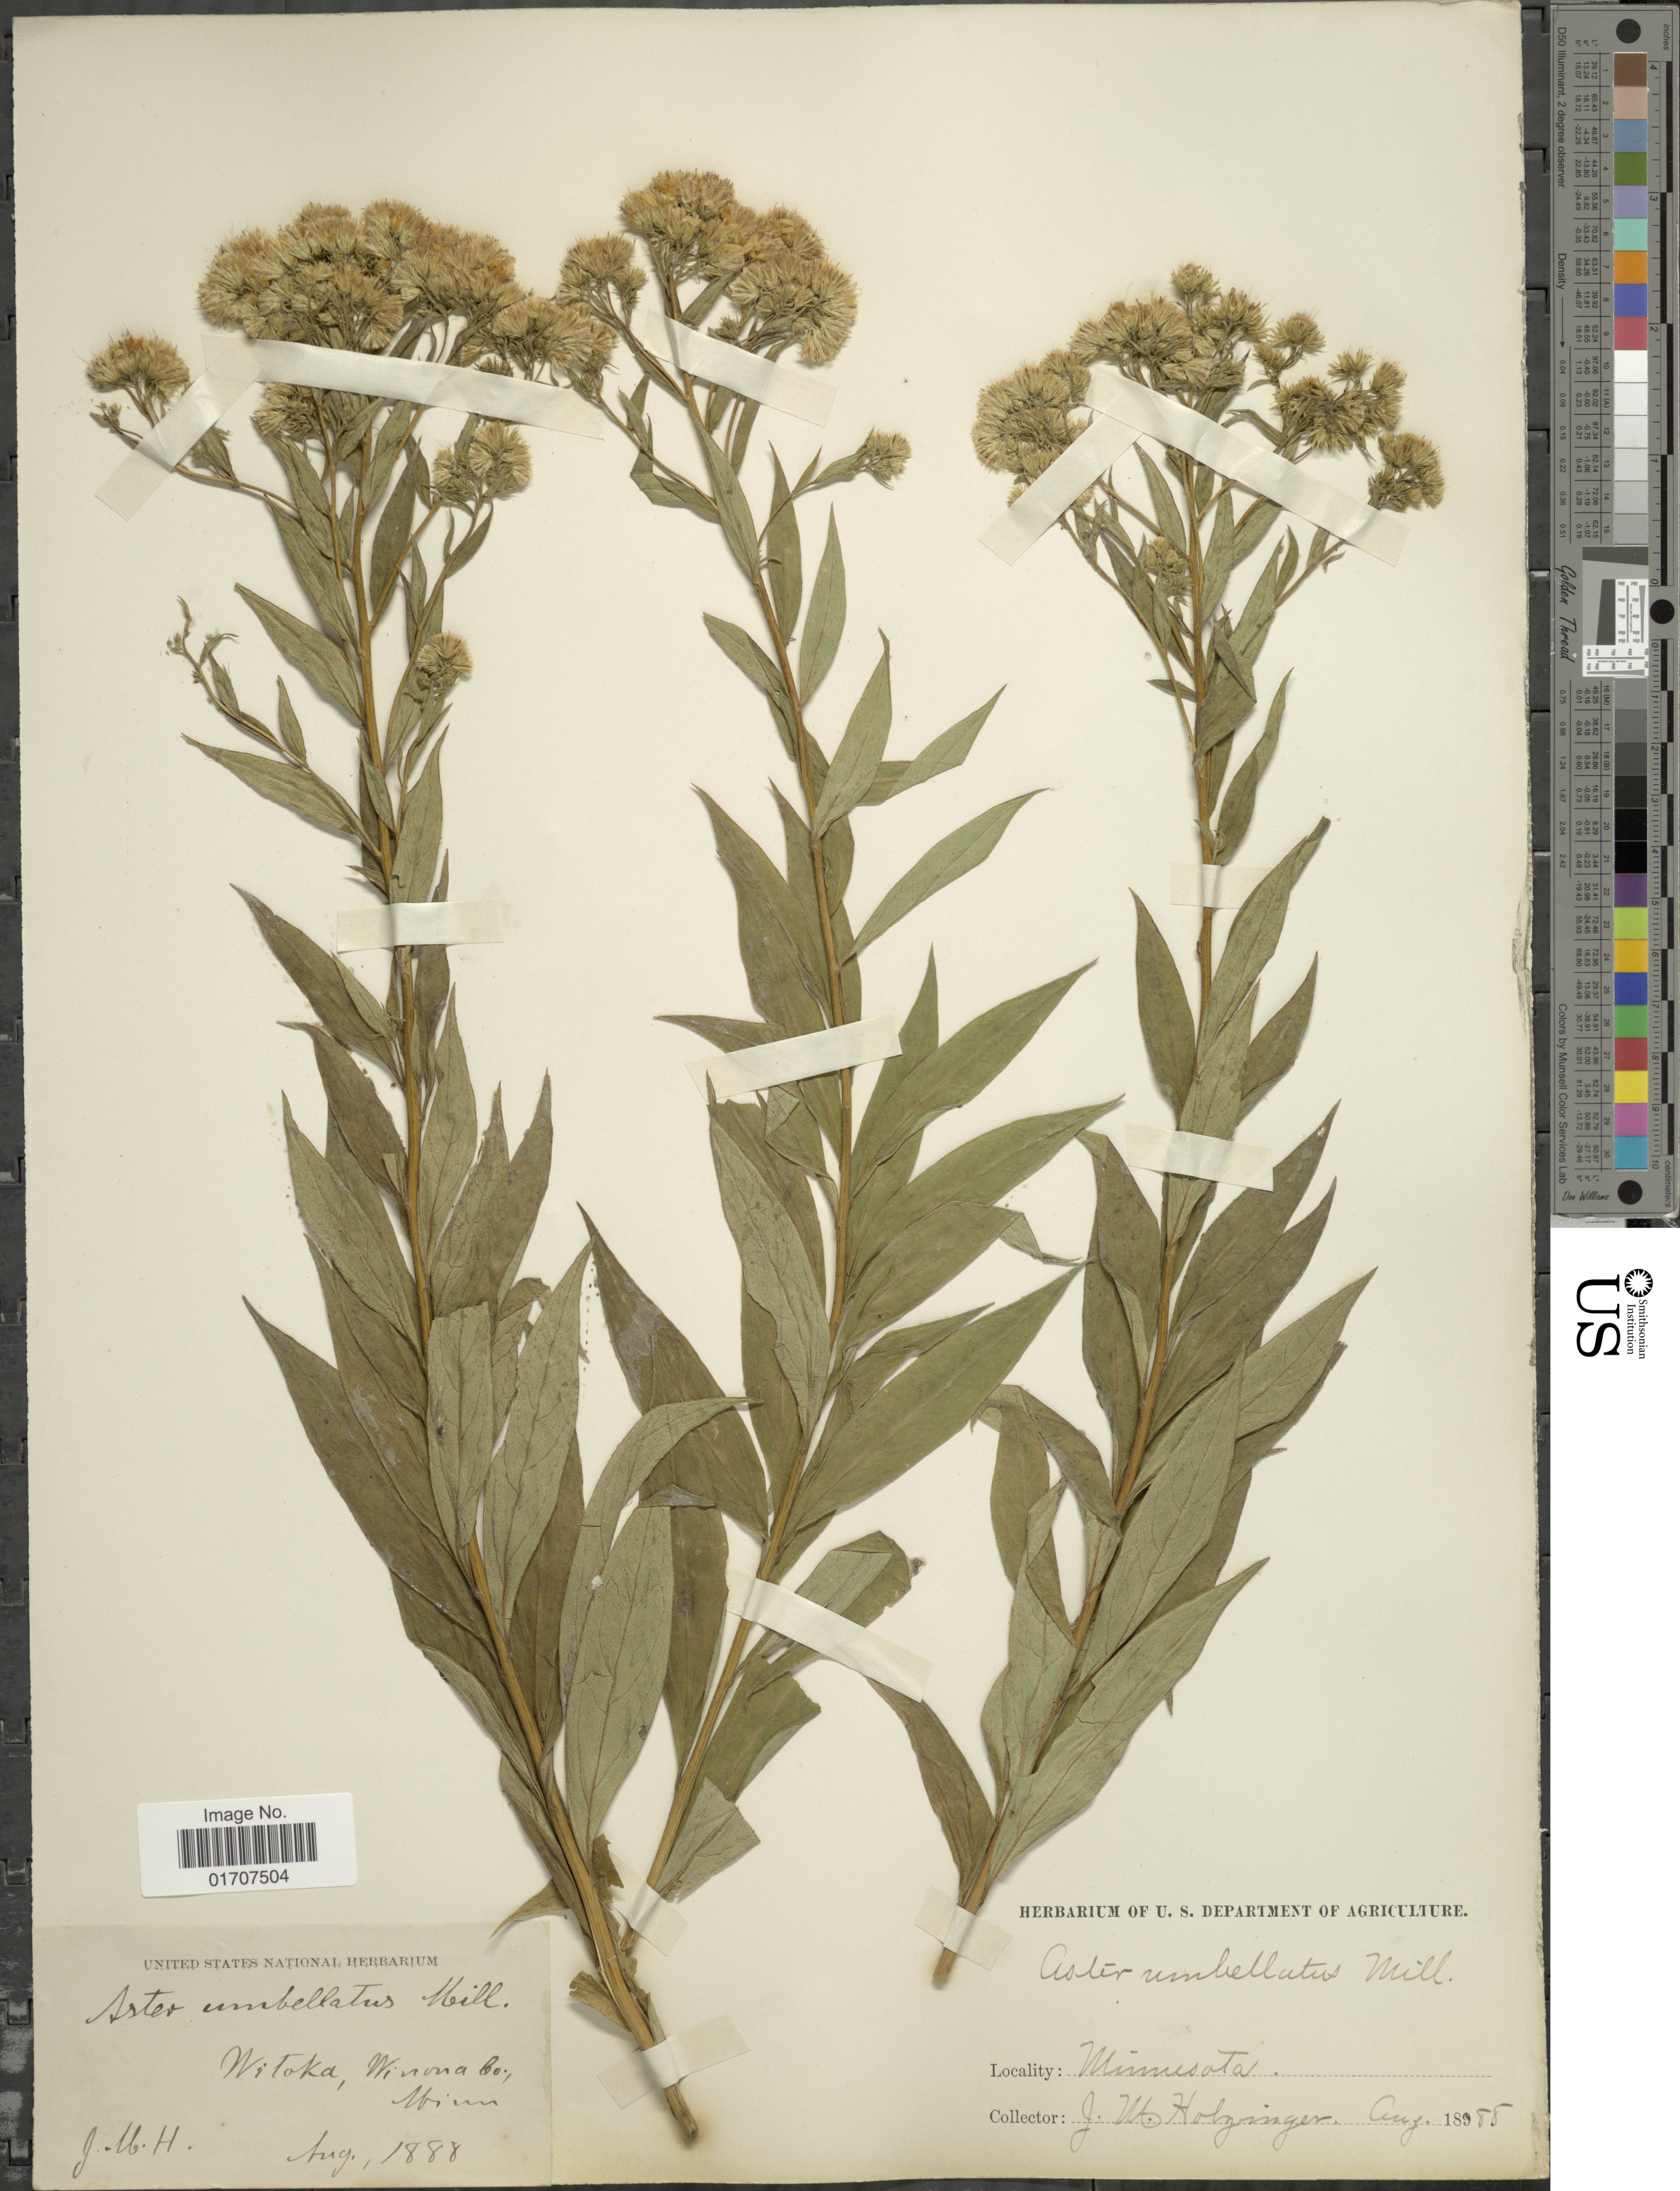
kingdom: Plantae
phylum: Tracheophyta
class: Magnoliopsida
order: Asterales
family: Asteraceae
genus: Doellingeria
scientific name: Doellingeria umbellata var. pubens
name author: (A. Gray) Britton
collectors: J. M. Holzinger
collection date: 1888-08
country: United States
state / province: Minnesota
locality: Witoka, Winona Co., Minn.